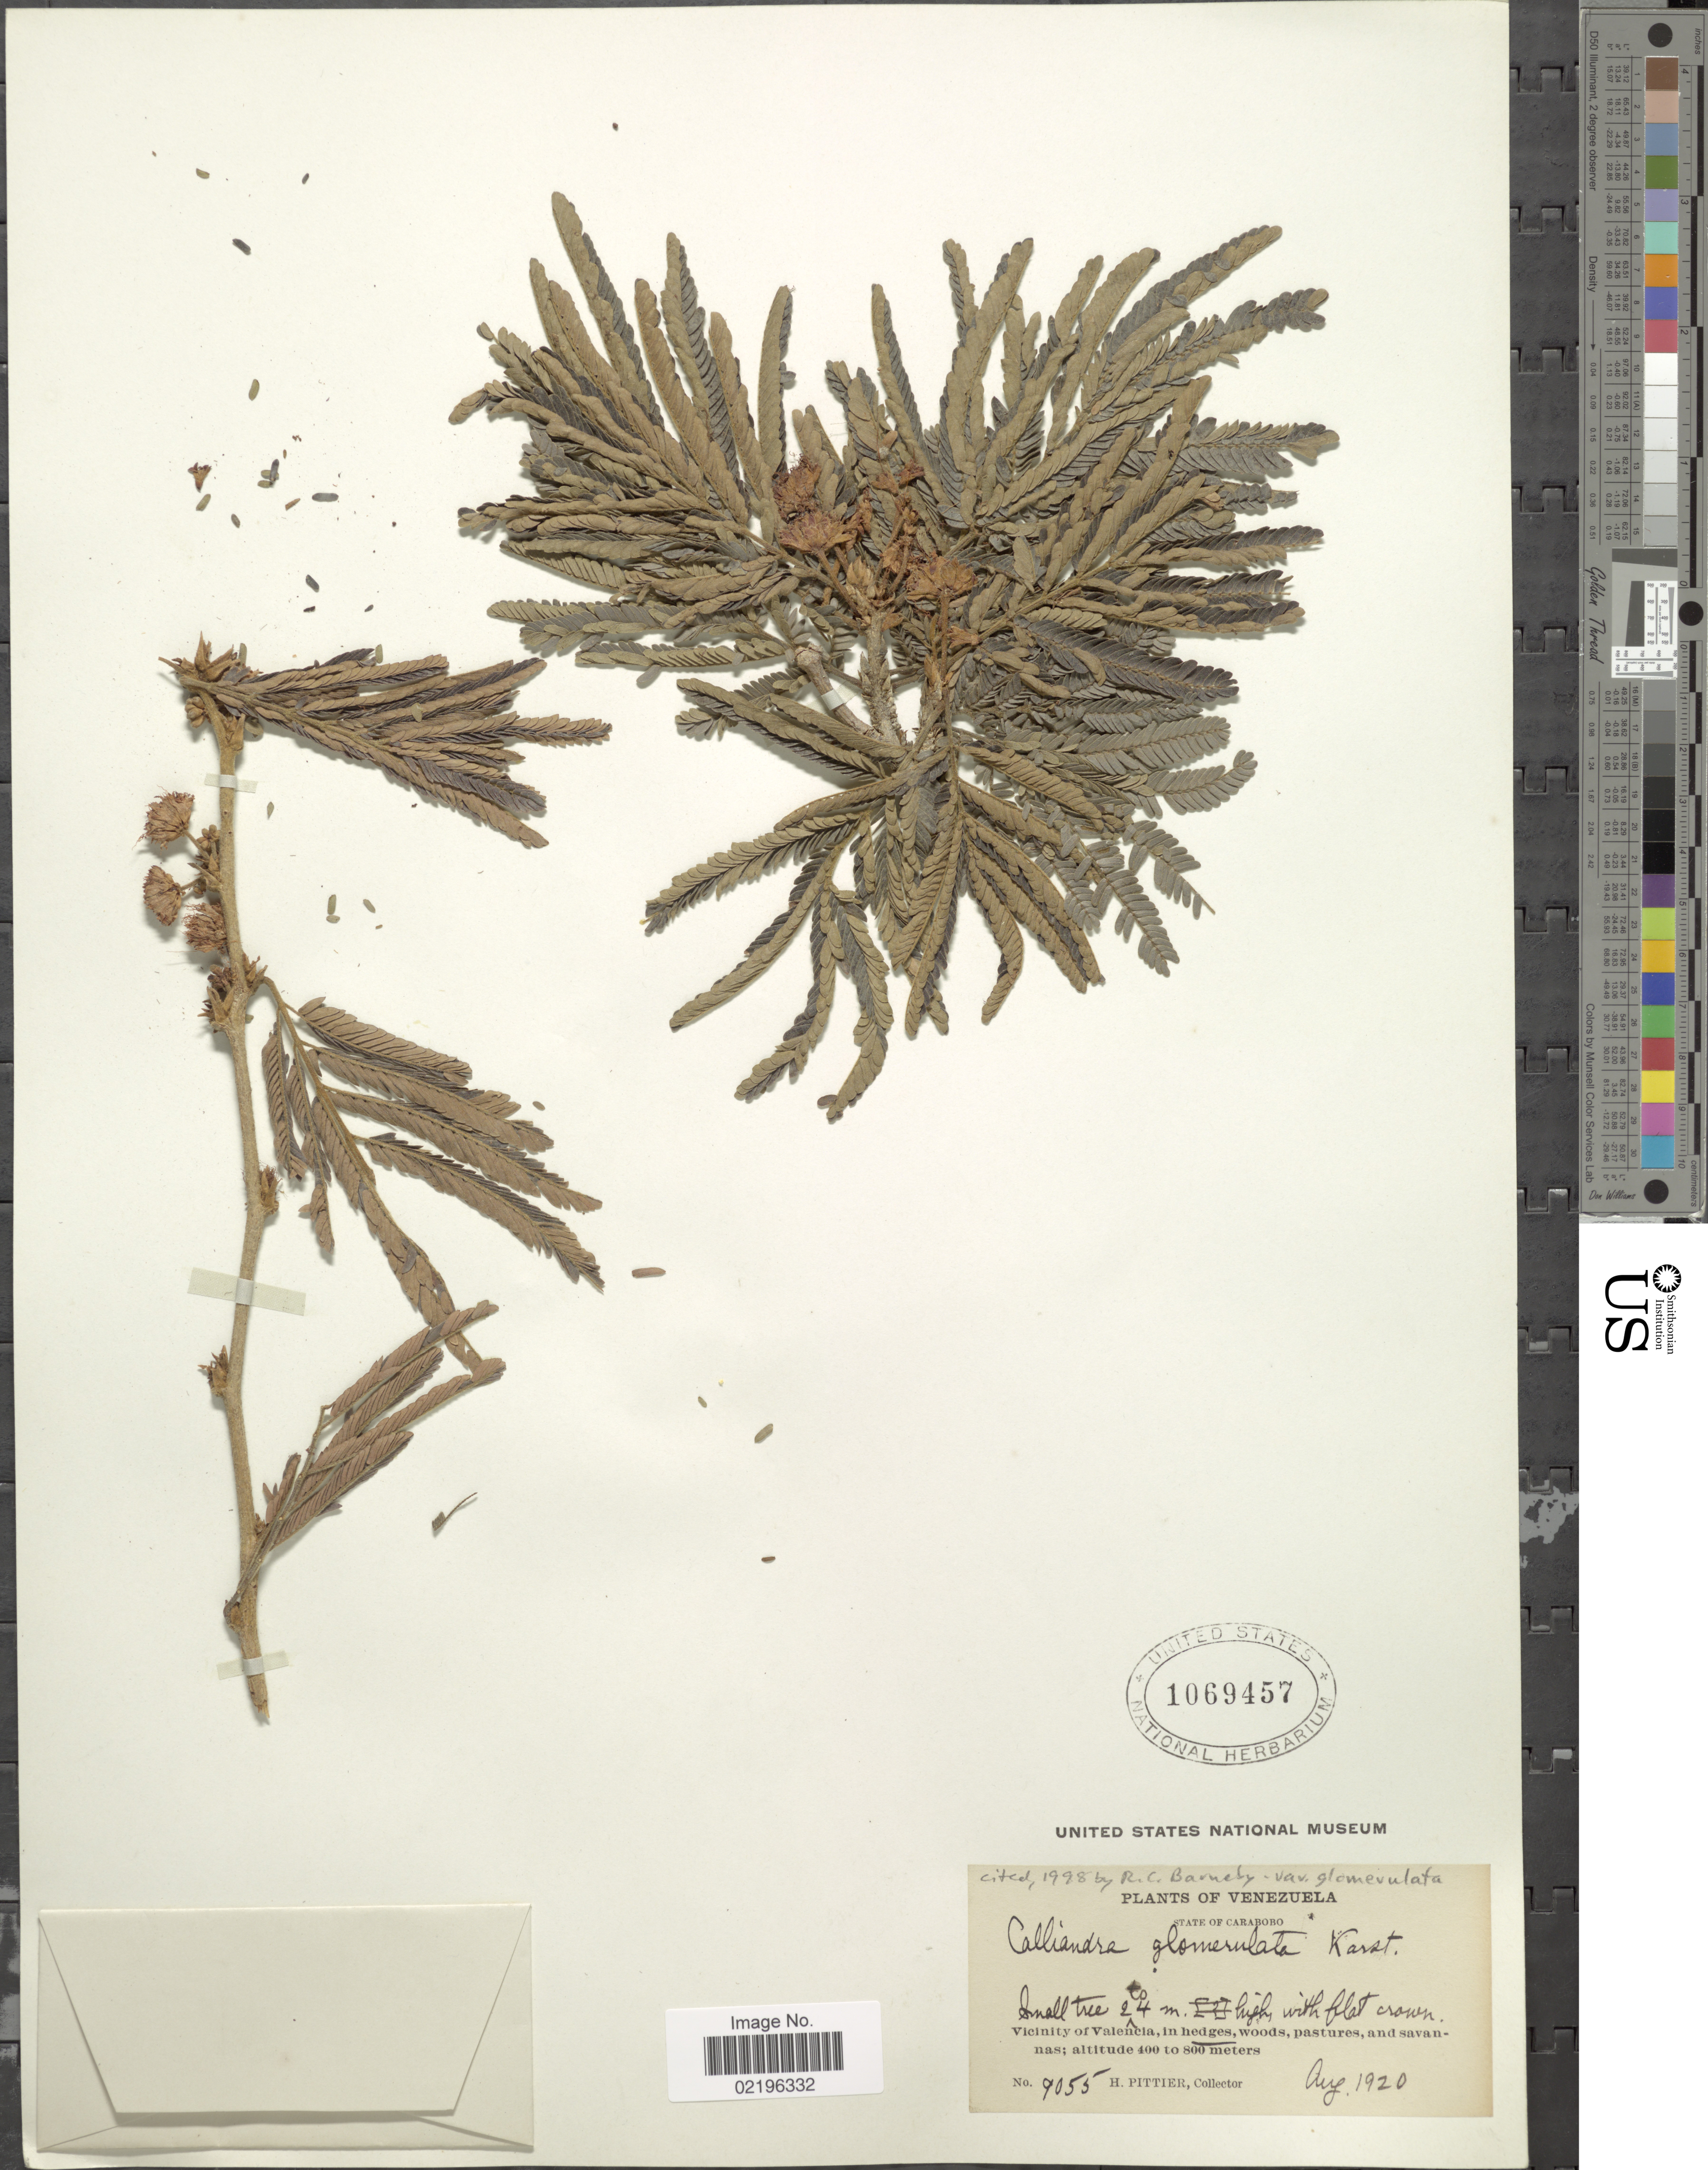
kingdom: Plantae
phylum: Tracheophyta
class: Magnoliopsida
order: Fabales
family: Fabaceae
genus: Calliandra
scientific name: Calliandra glomerulata var. glomerulata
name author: H. Karst.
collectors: H. F. Pittier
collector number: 9055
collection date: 1920-08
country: Venezuela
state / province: Carabobo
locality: Vicinity of Valencia, in hedges, woods, pastures and savannas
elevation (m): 400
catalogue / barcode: US 1069457